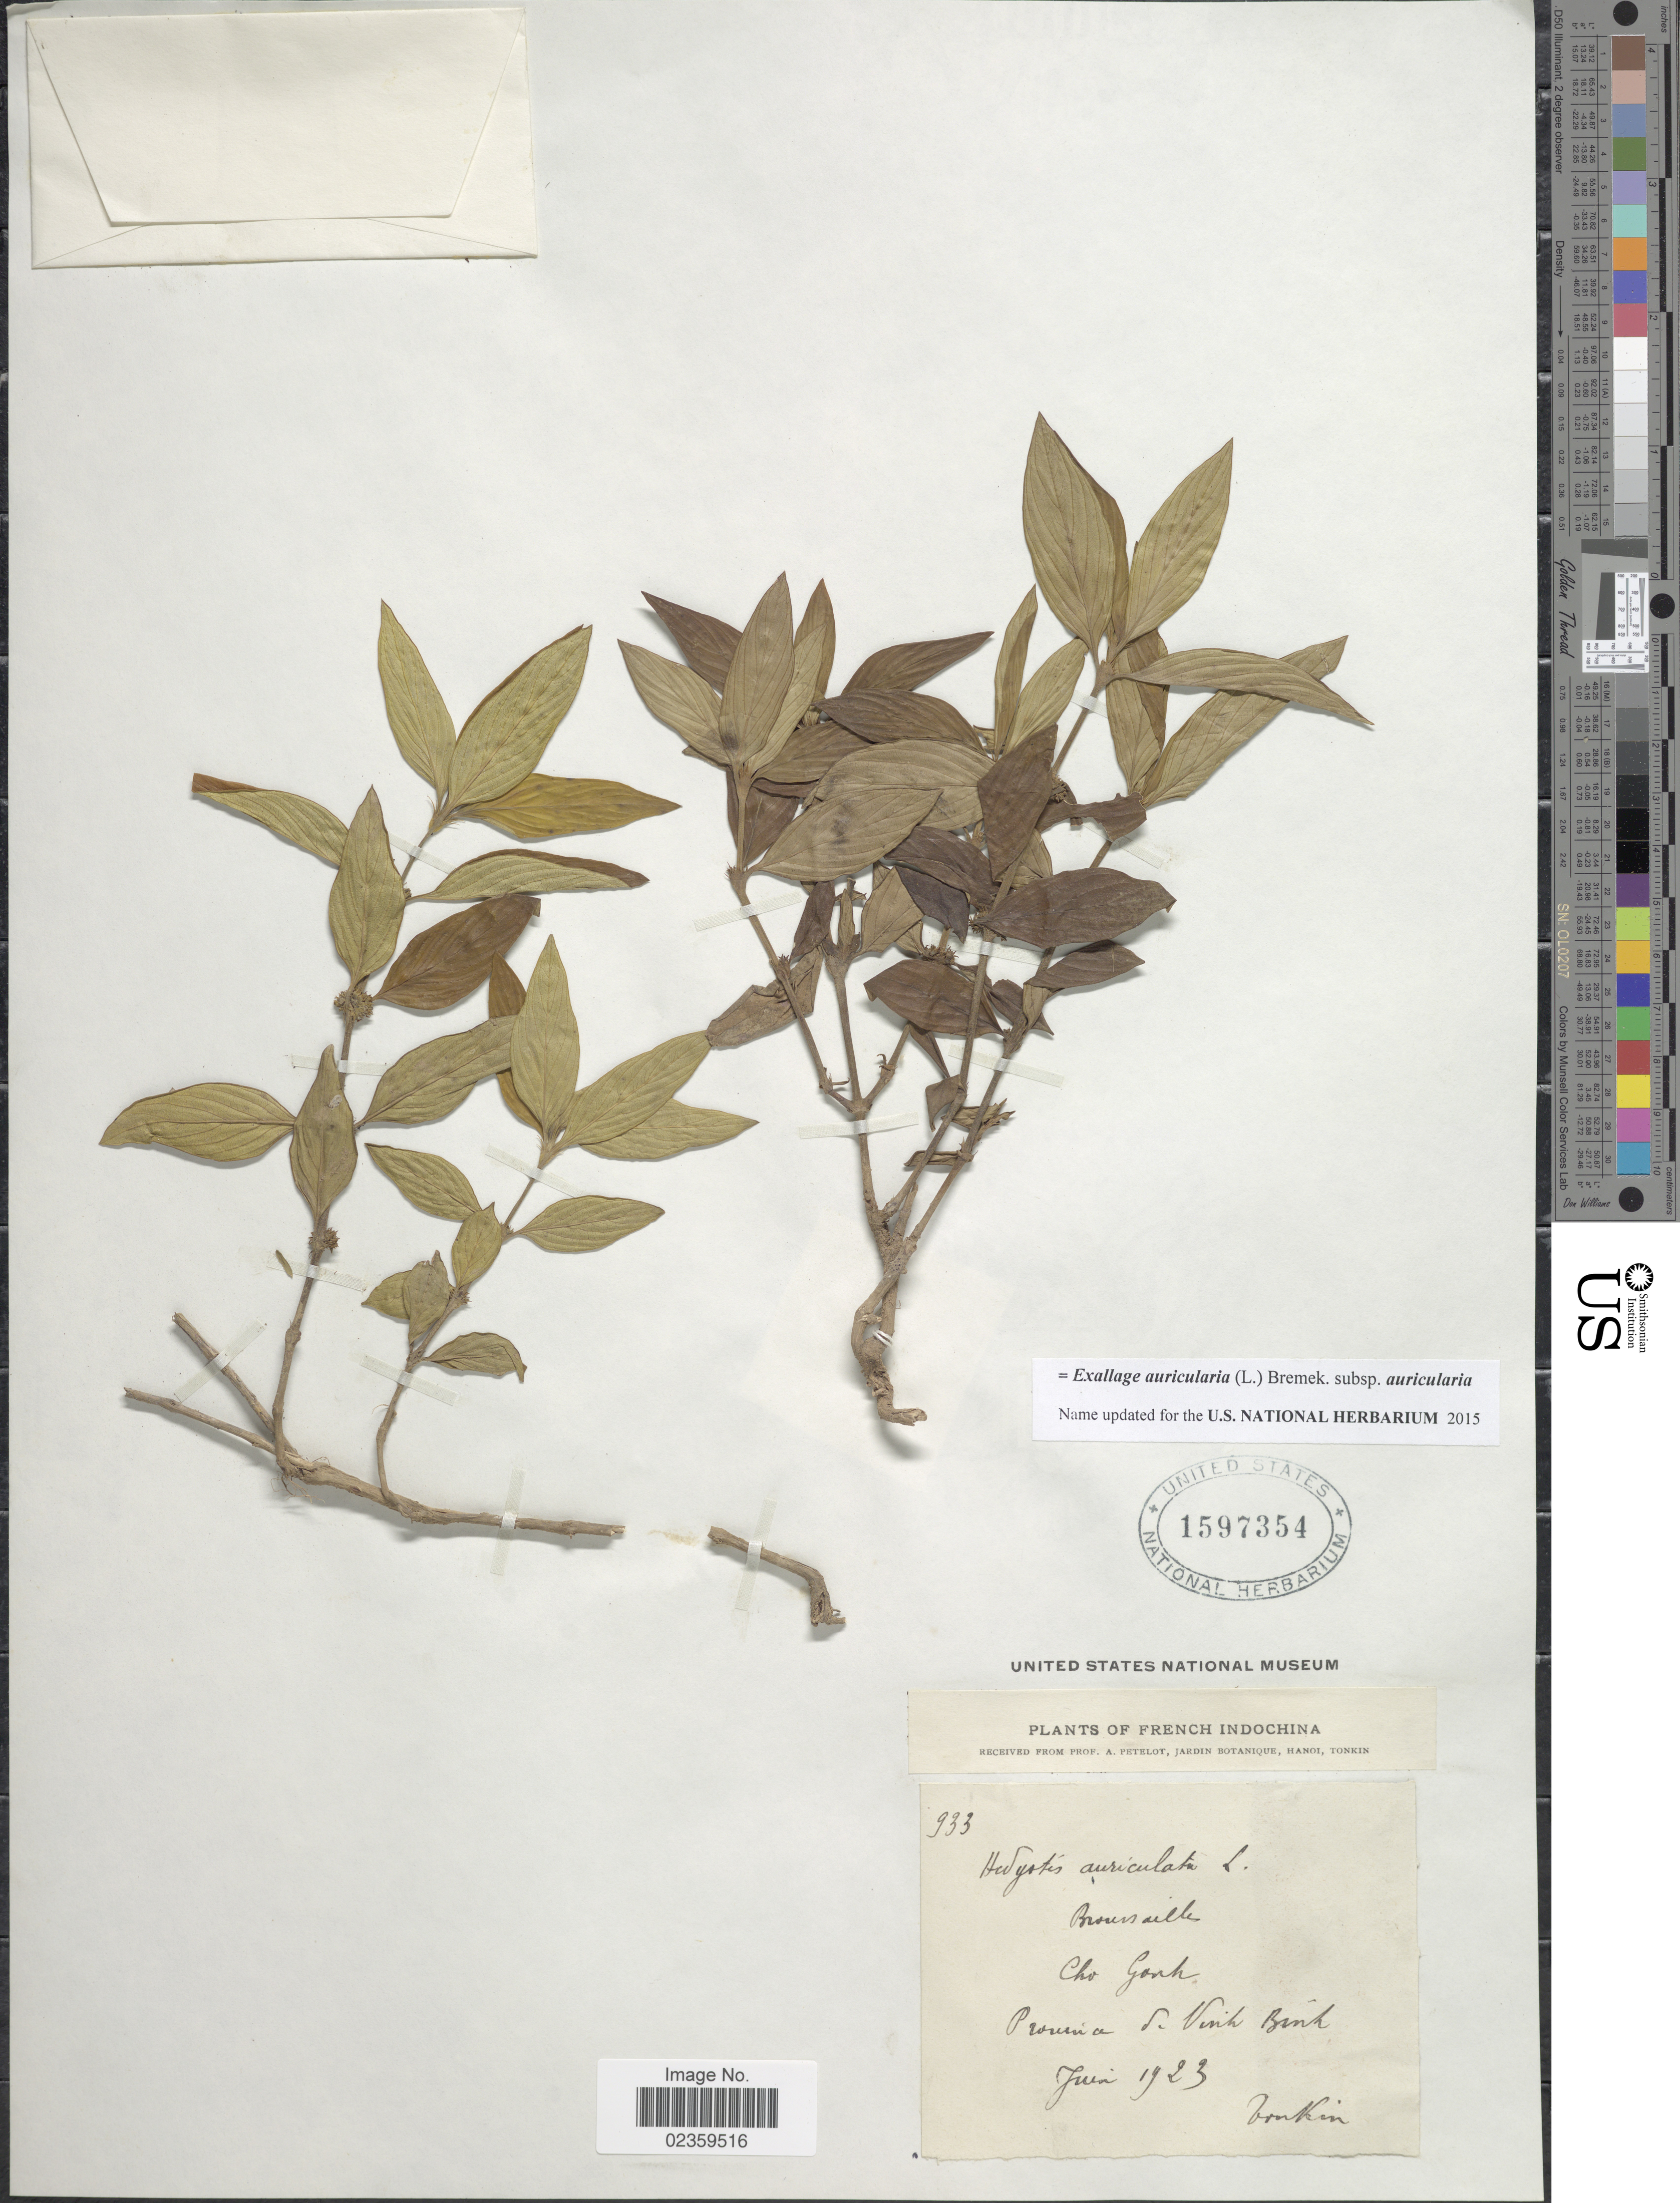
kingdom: Plantae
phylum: Tracheophyta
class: Magnoliopsida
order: Gentianales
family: Rubiaceae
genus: Exallage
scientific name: Exallage auricularia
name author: (L.) Bremek.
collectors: ex herb. Jardin Botanique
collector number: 933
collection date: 1923-06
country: Vietnam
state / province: Ninh Binh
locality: French Indochina, Tonkin, Cho Ganh, Provincia de Ninh Binh.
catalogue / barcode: US 1597354